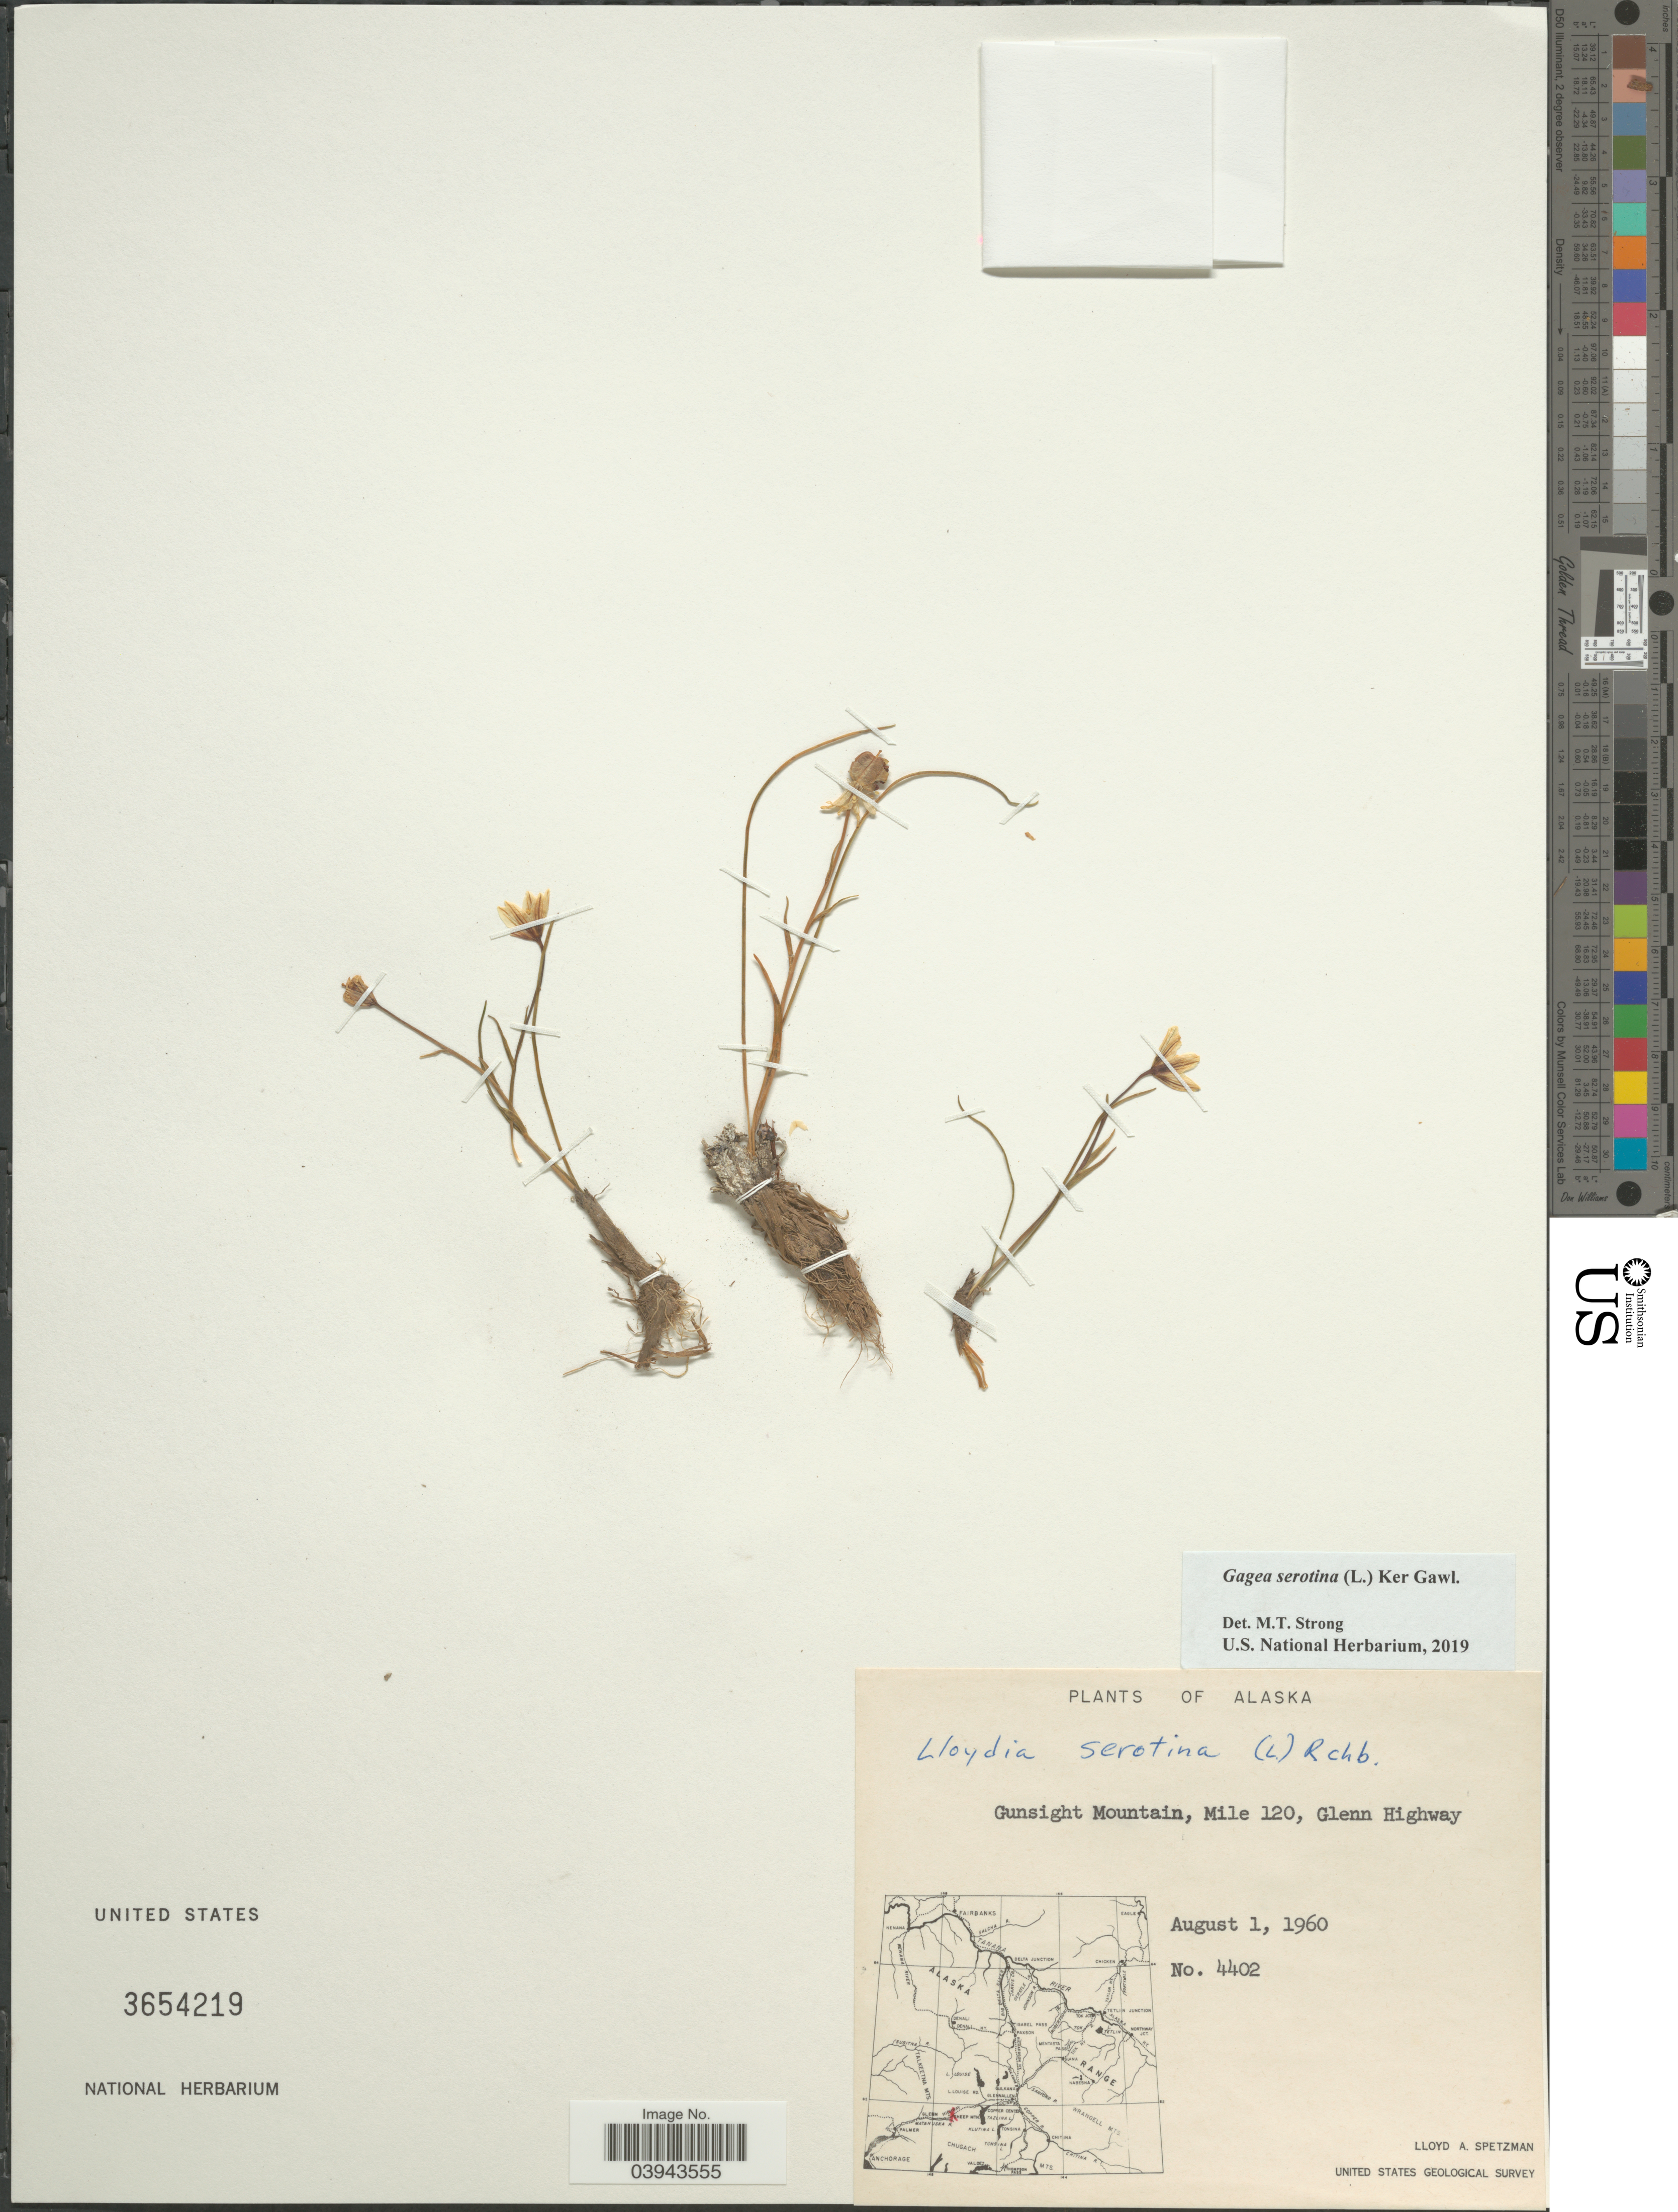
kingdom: Plantae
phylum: Tracheophyta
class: Liliopsida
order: Liliales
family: Liliaceae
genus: Lloydia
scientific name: Lloydia serotina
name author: (L.) Salisb. ex Rchb.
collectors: L. Spetzman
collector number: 4402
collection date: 1960-08-01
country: United States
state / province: Alaska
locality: Gunsight Mountain, Mile 120, Glenn Highway.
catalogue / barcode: US 3654219